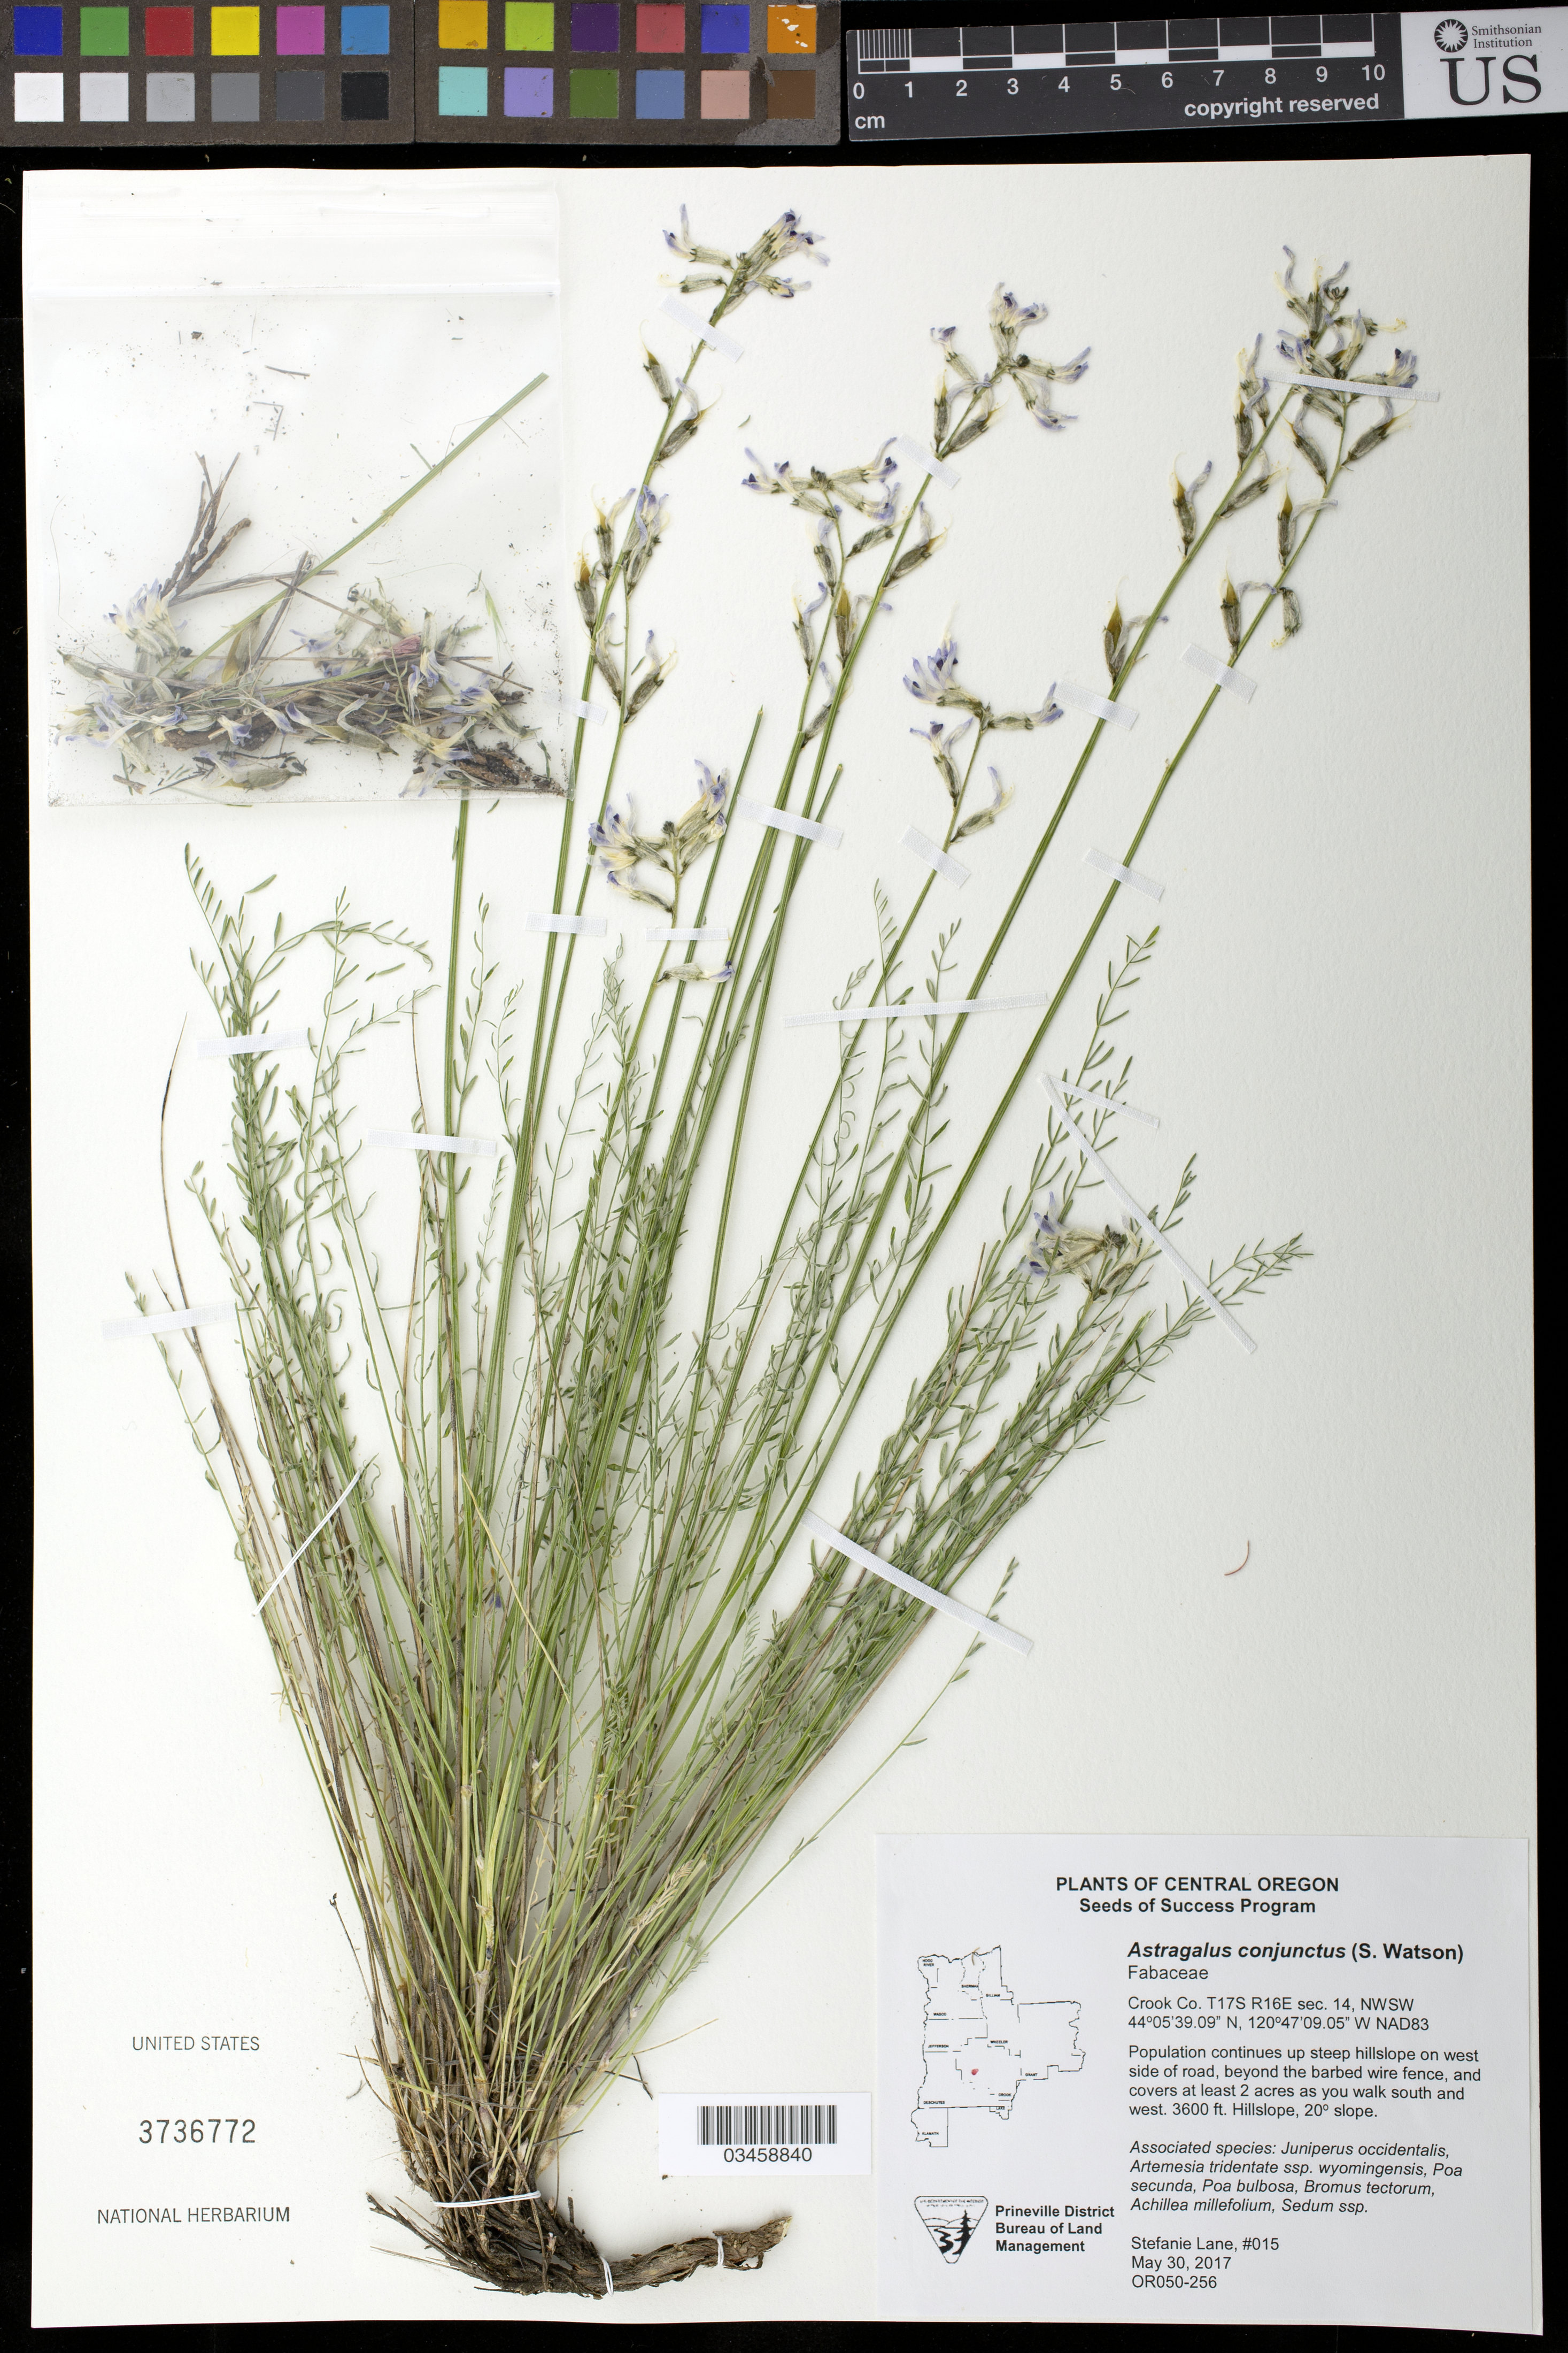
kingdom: Plantae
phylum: Tracheophyta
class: Magnoliopsida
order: Fabales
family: Fabaceae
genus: Astragalus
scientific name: Astragalus conjunctus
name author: S. Watson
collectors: S. Lane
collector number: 015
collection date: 2017-05-30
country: United States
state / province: Oregon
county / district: Crook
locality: T17S R16E, sec. 14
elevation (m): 1097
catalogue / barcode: US 3736772